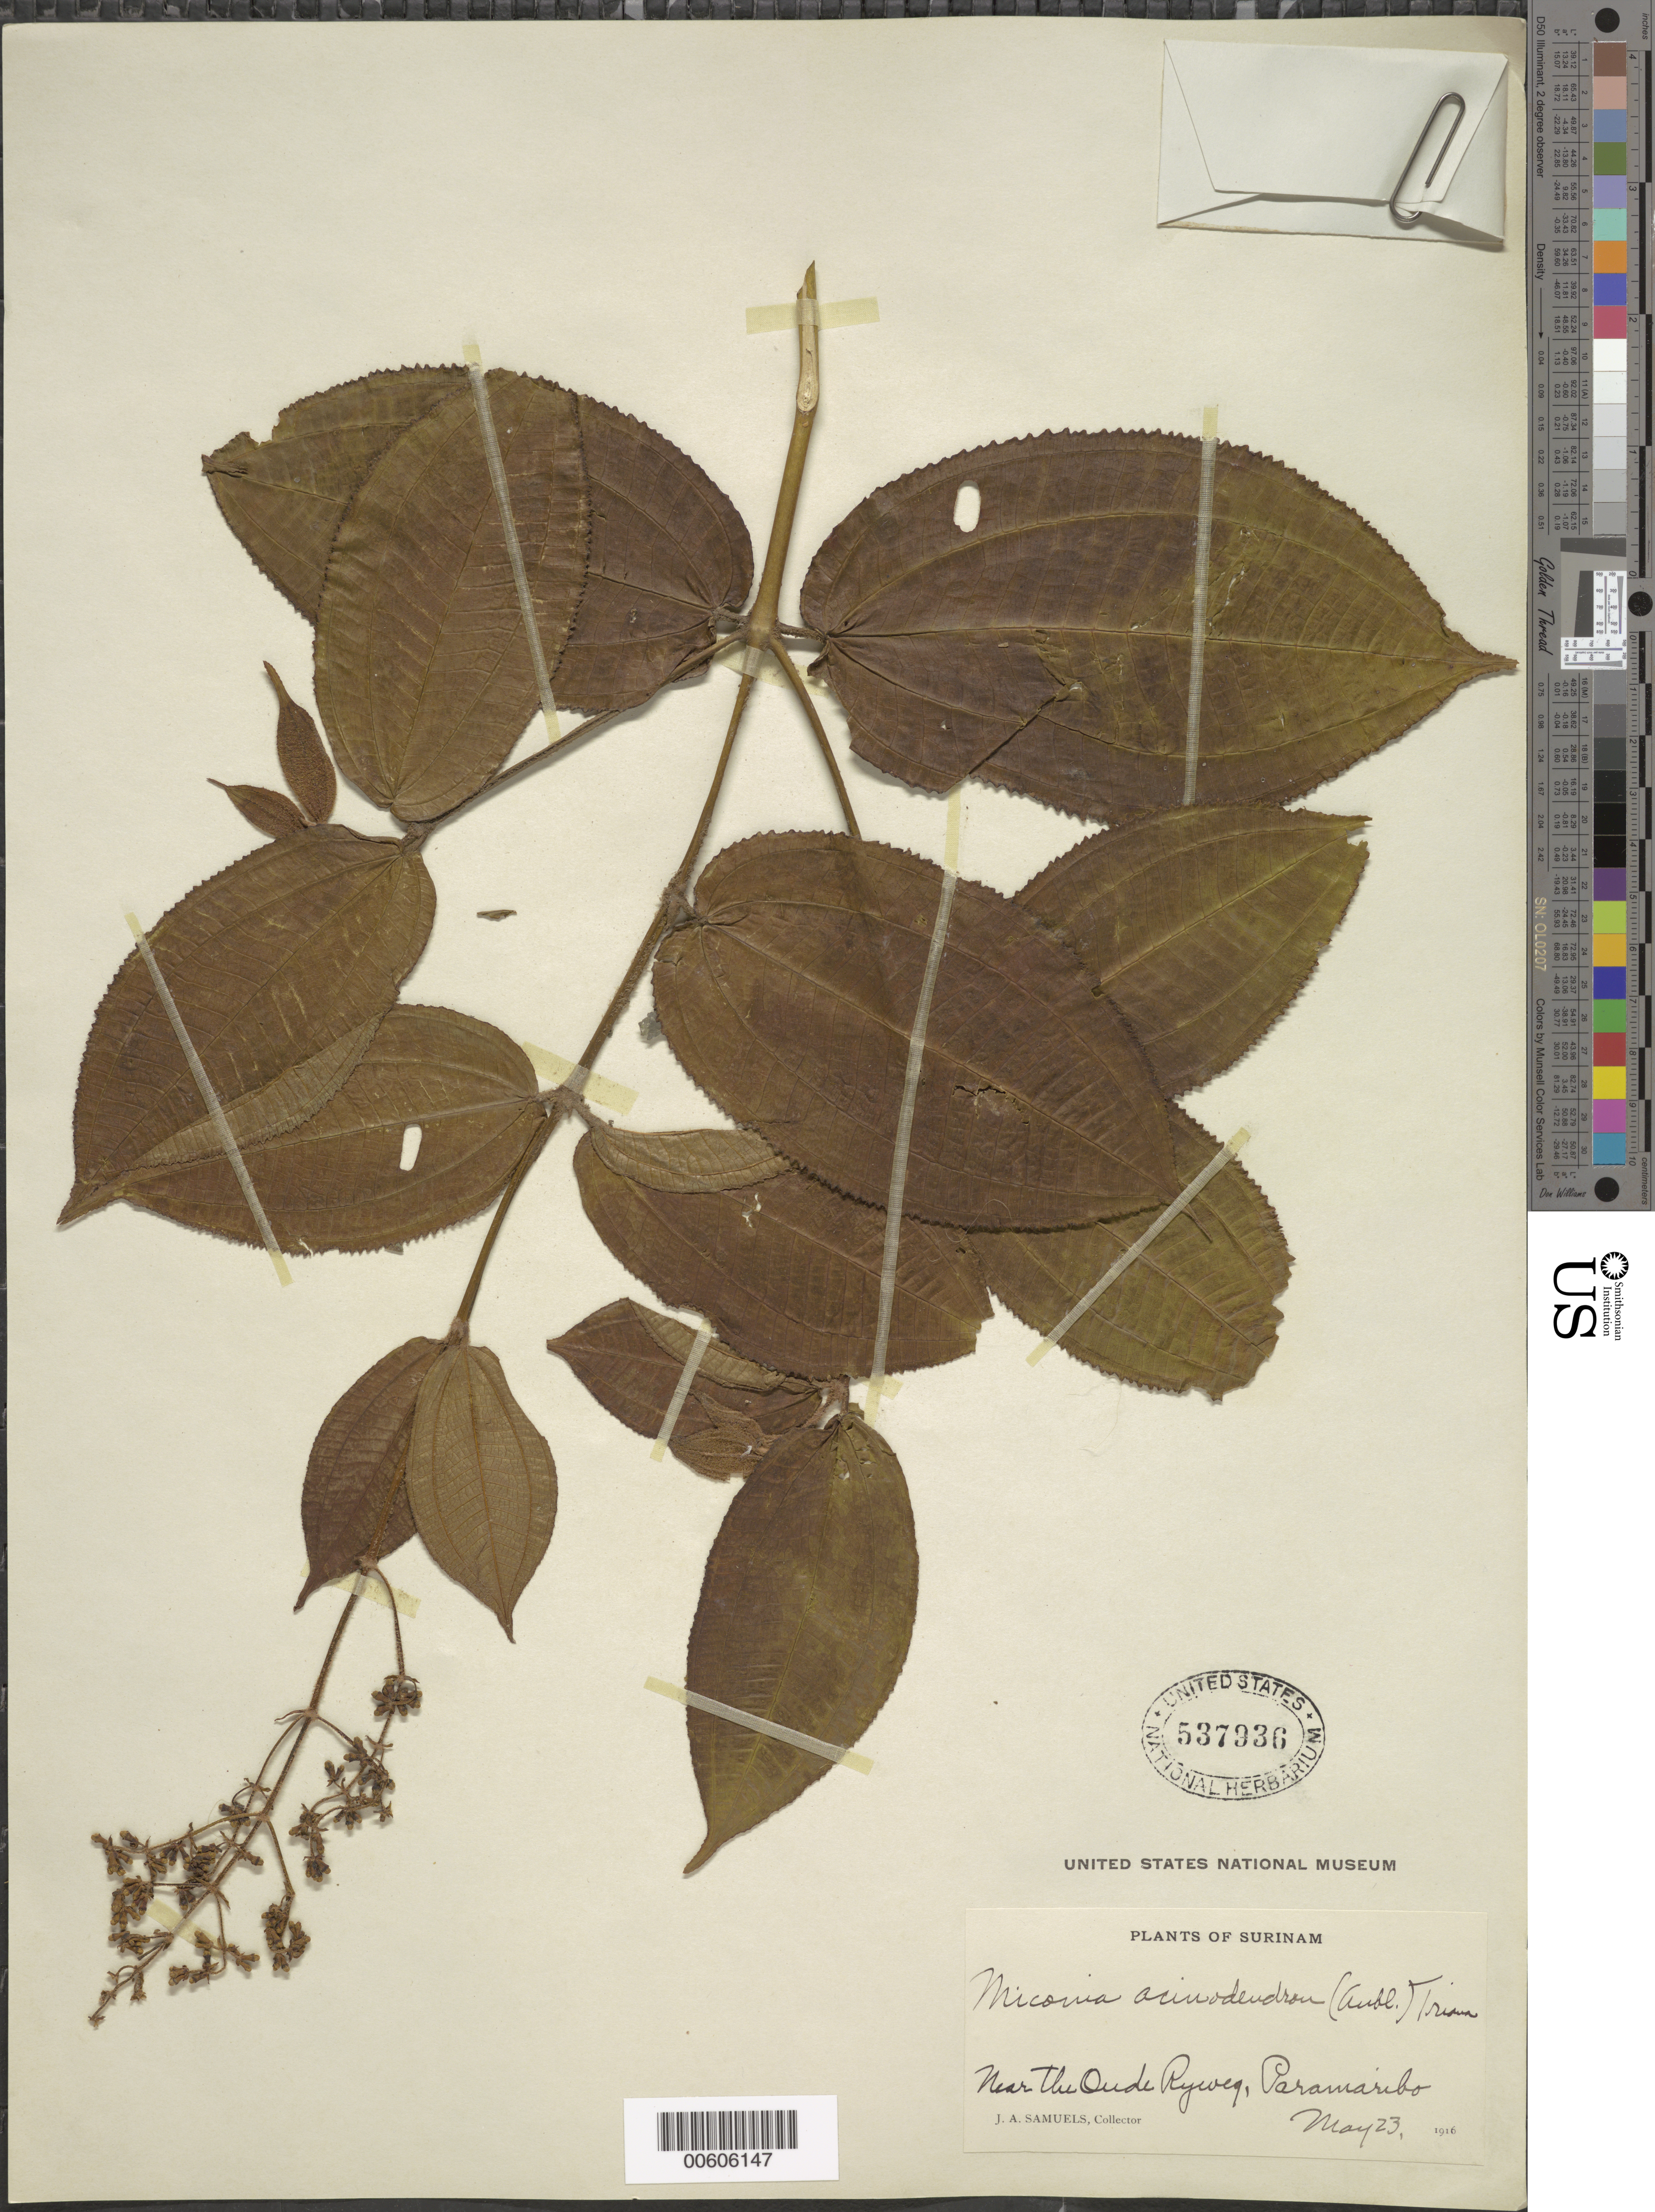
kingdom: Plantae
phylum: Tracheophyta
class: Magnoliopsida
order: Myrtales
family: Melastomataceae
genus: Miconia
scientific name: Miconia acinodendron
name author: (L.) Sweet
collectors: J. A. Samuels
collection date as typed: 23-May-16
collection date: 1916-05-23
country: Suriname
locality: Paramaribo, near Oude Ryweg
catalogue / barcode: US 537936